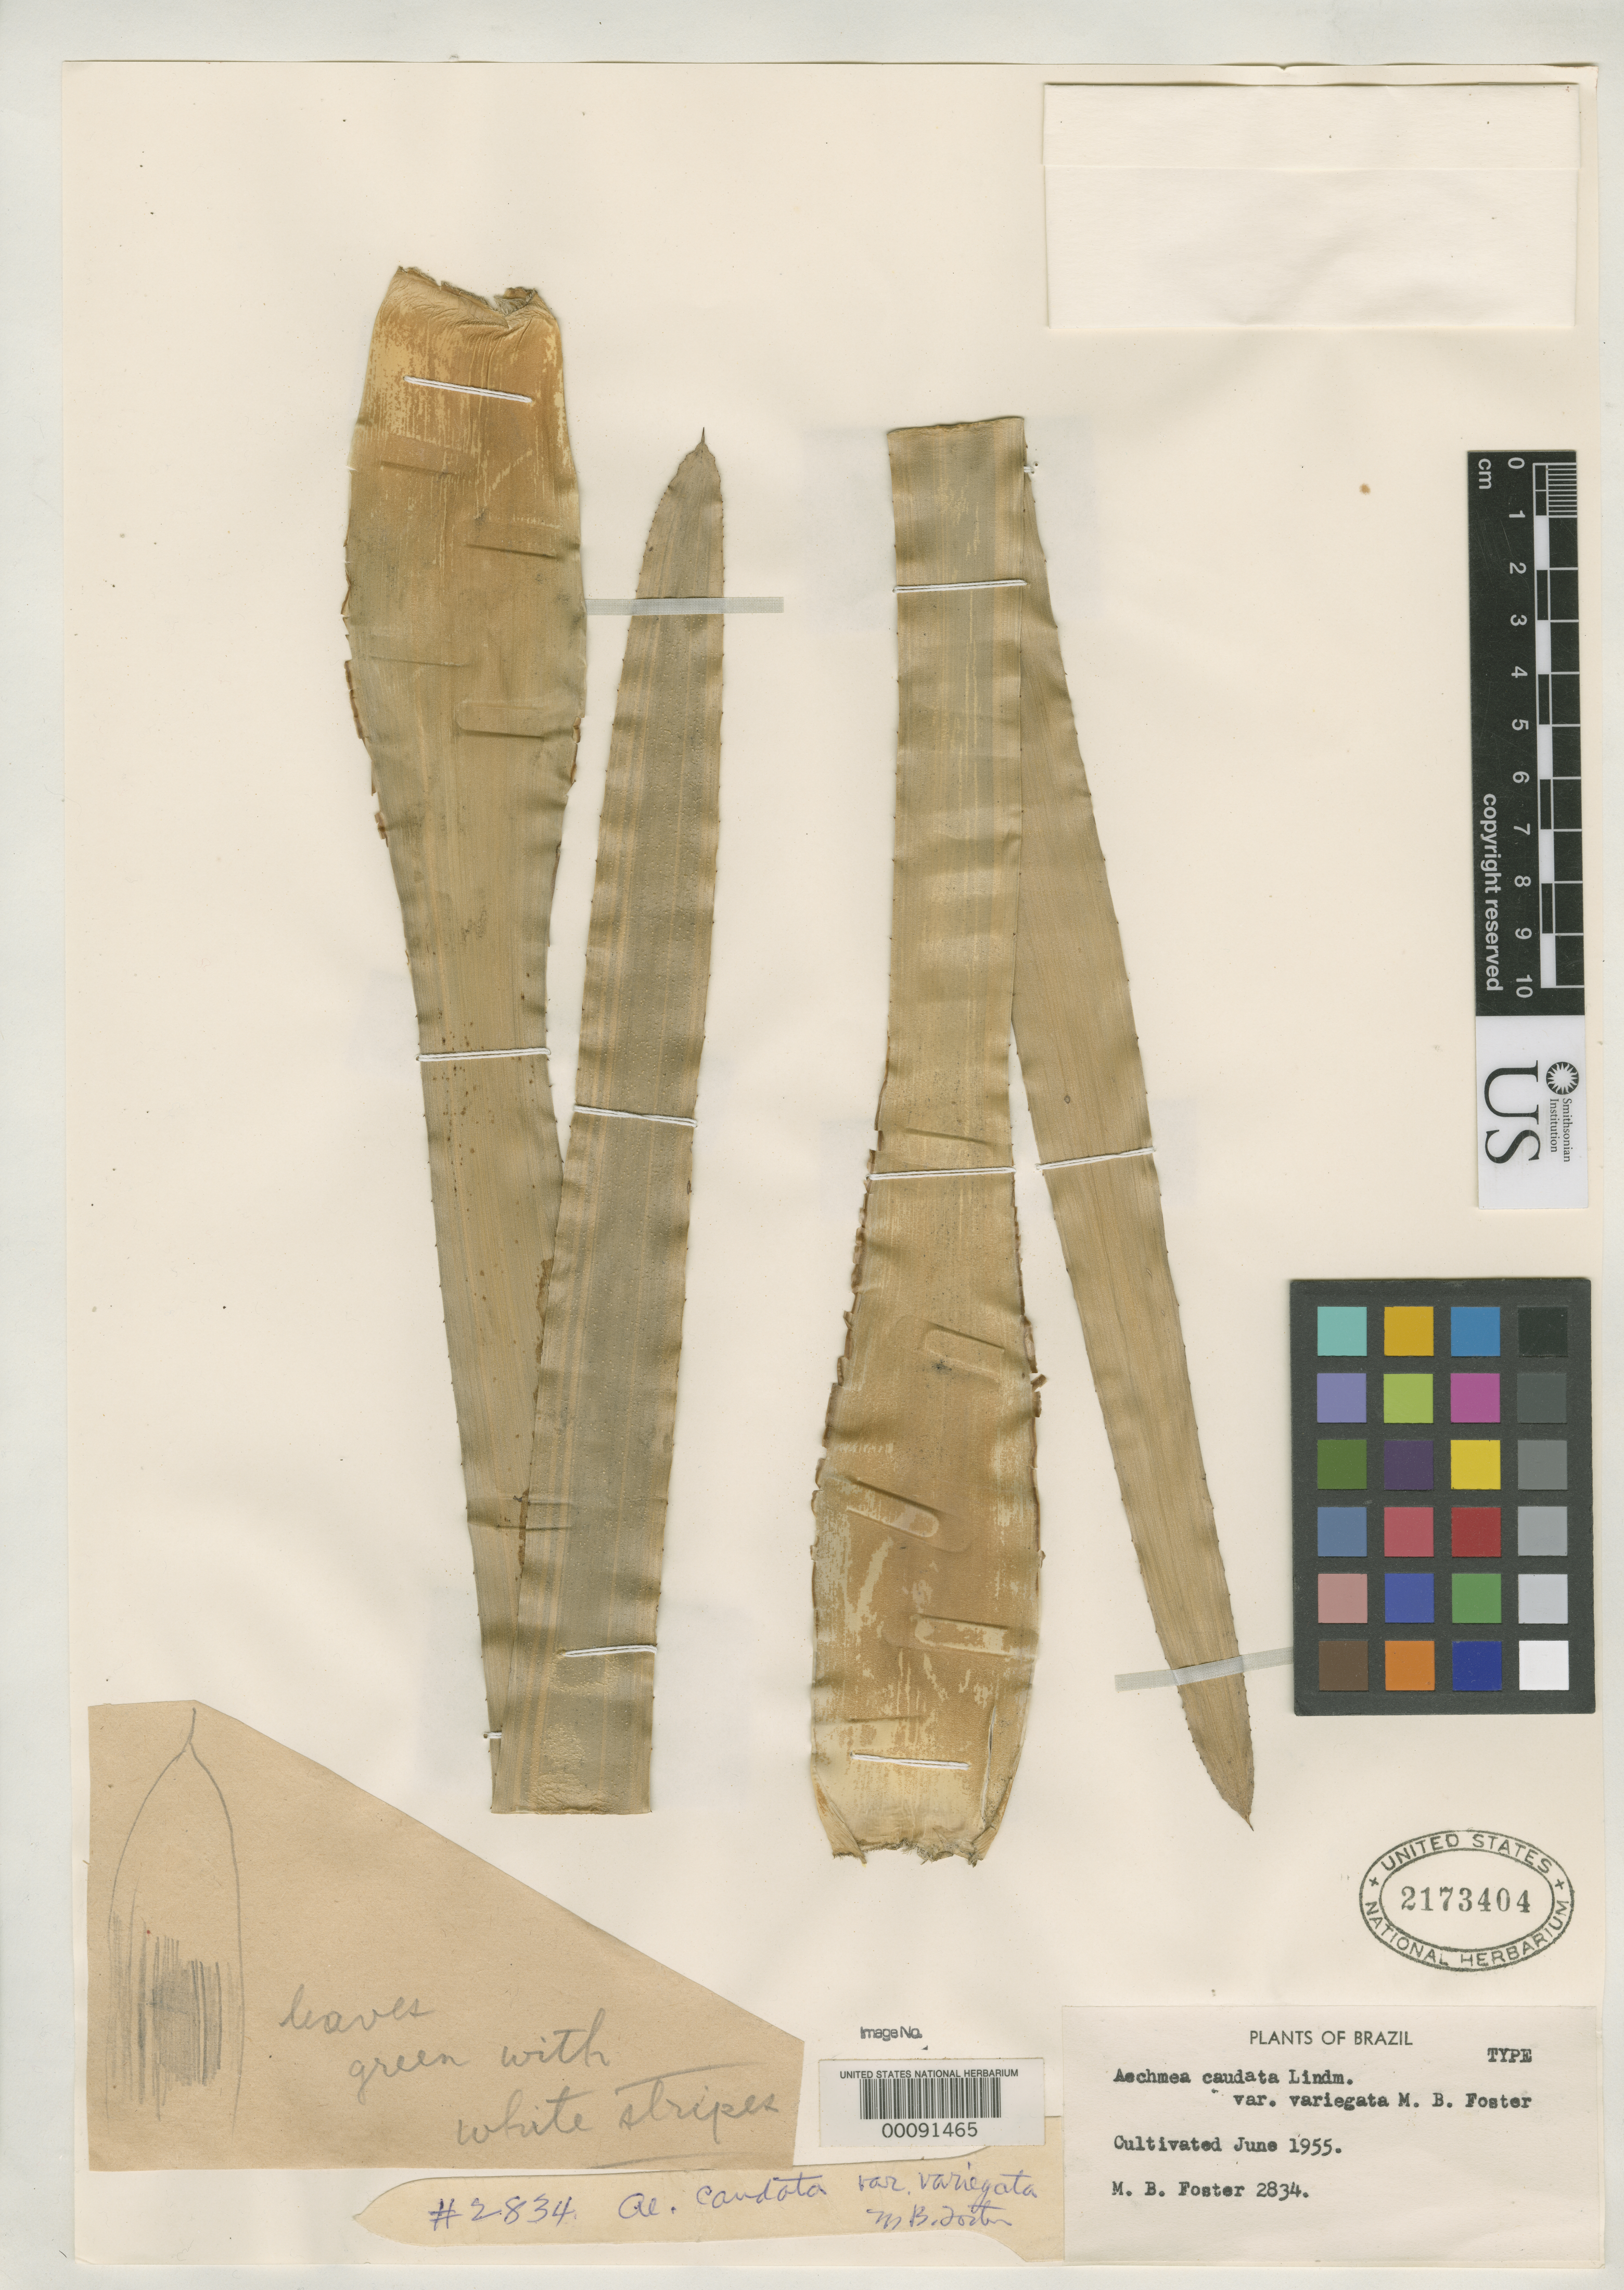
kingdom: Plantae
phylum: Tracheophyta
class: Liliopsida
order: Poales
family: Bromeliaceae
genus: Aechmea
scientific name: Aechmea caudata var. variegata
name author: M.B. Foster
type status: Holotype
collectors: M. B. Foster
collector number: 2834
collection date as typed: Jun 1955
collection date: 1955-06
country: Brazil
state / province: Minas Gerais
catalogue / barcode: US 2173404